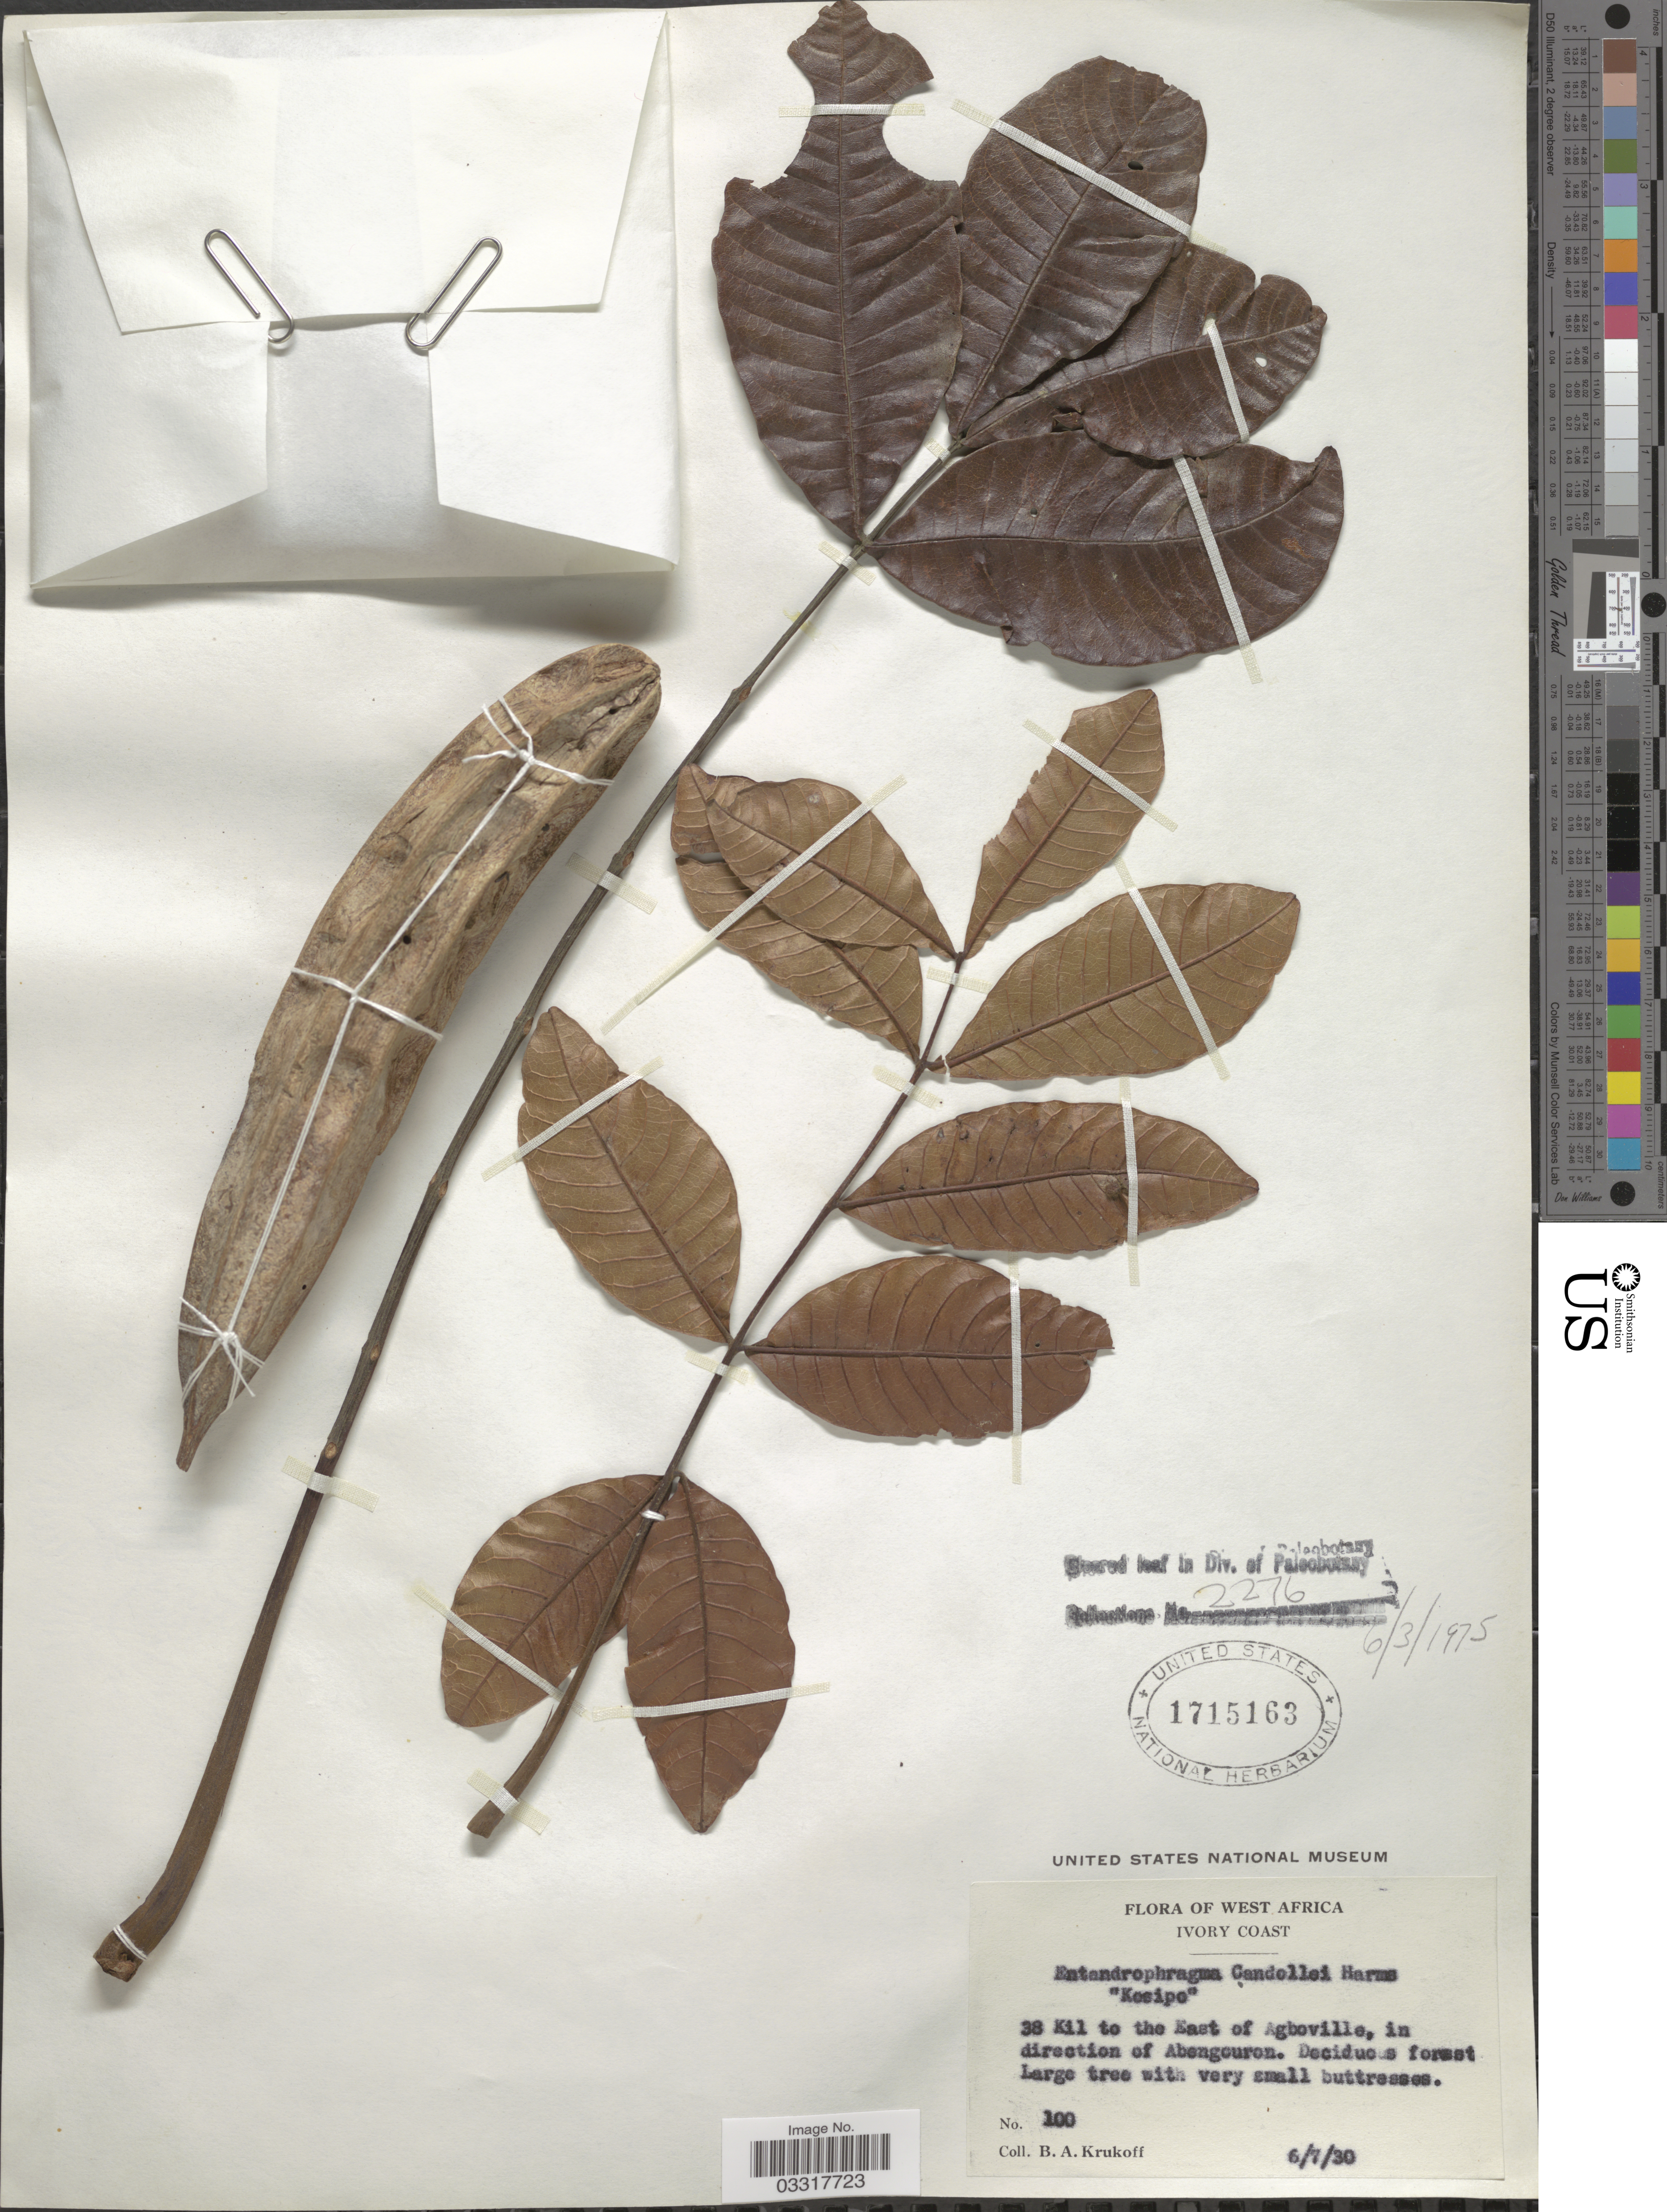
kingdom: Plantae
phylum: Tracheophyta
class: Magnoliopsida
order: Sapindales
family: Meliaceae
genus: Entandrophragma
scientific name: Entandrophragma candollei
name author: Harms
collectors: B. A. Krukoff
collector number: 100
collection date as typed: Transcribed d/m/y: 6/7/30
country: Ivory Coast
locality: West Africa, 38 Kil to the East of Agboville, in direction of Abengcuron.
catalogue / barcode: US 1715163